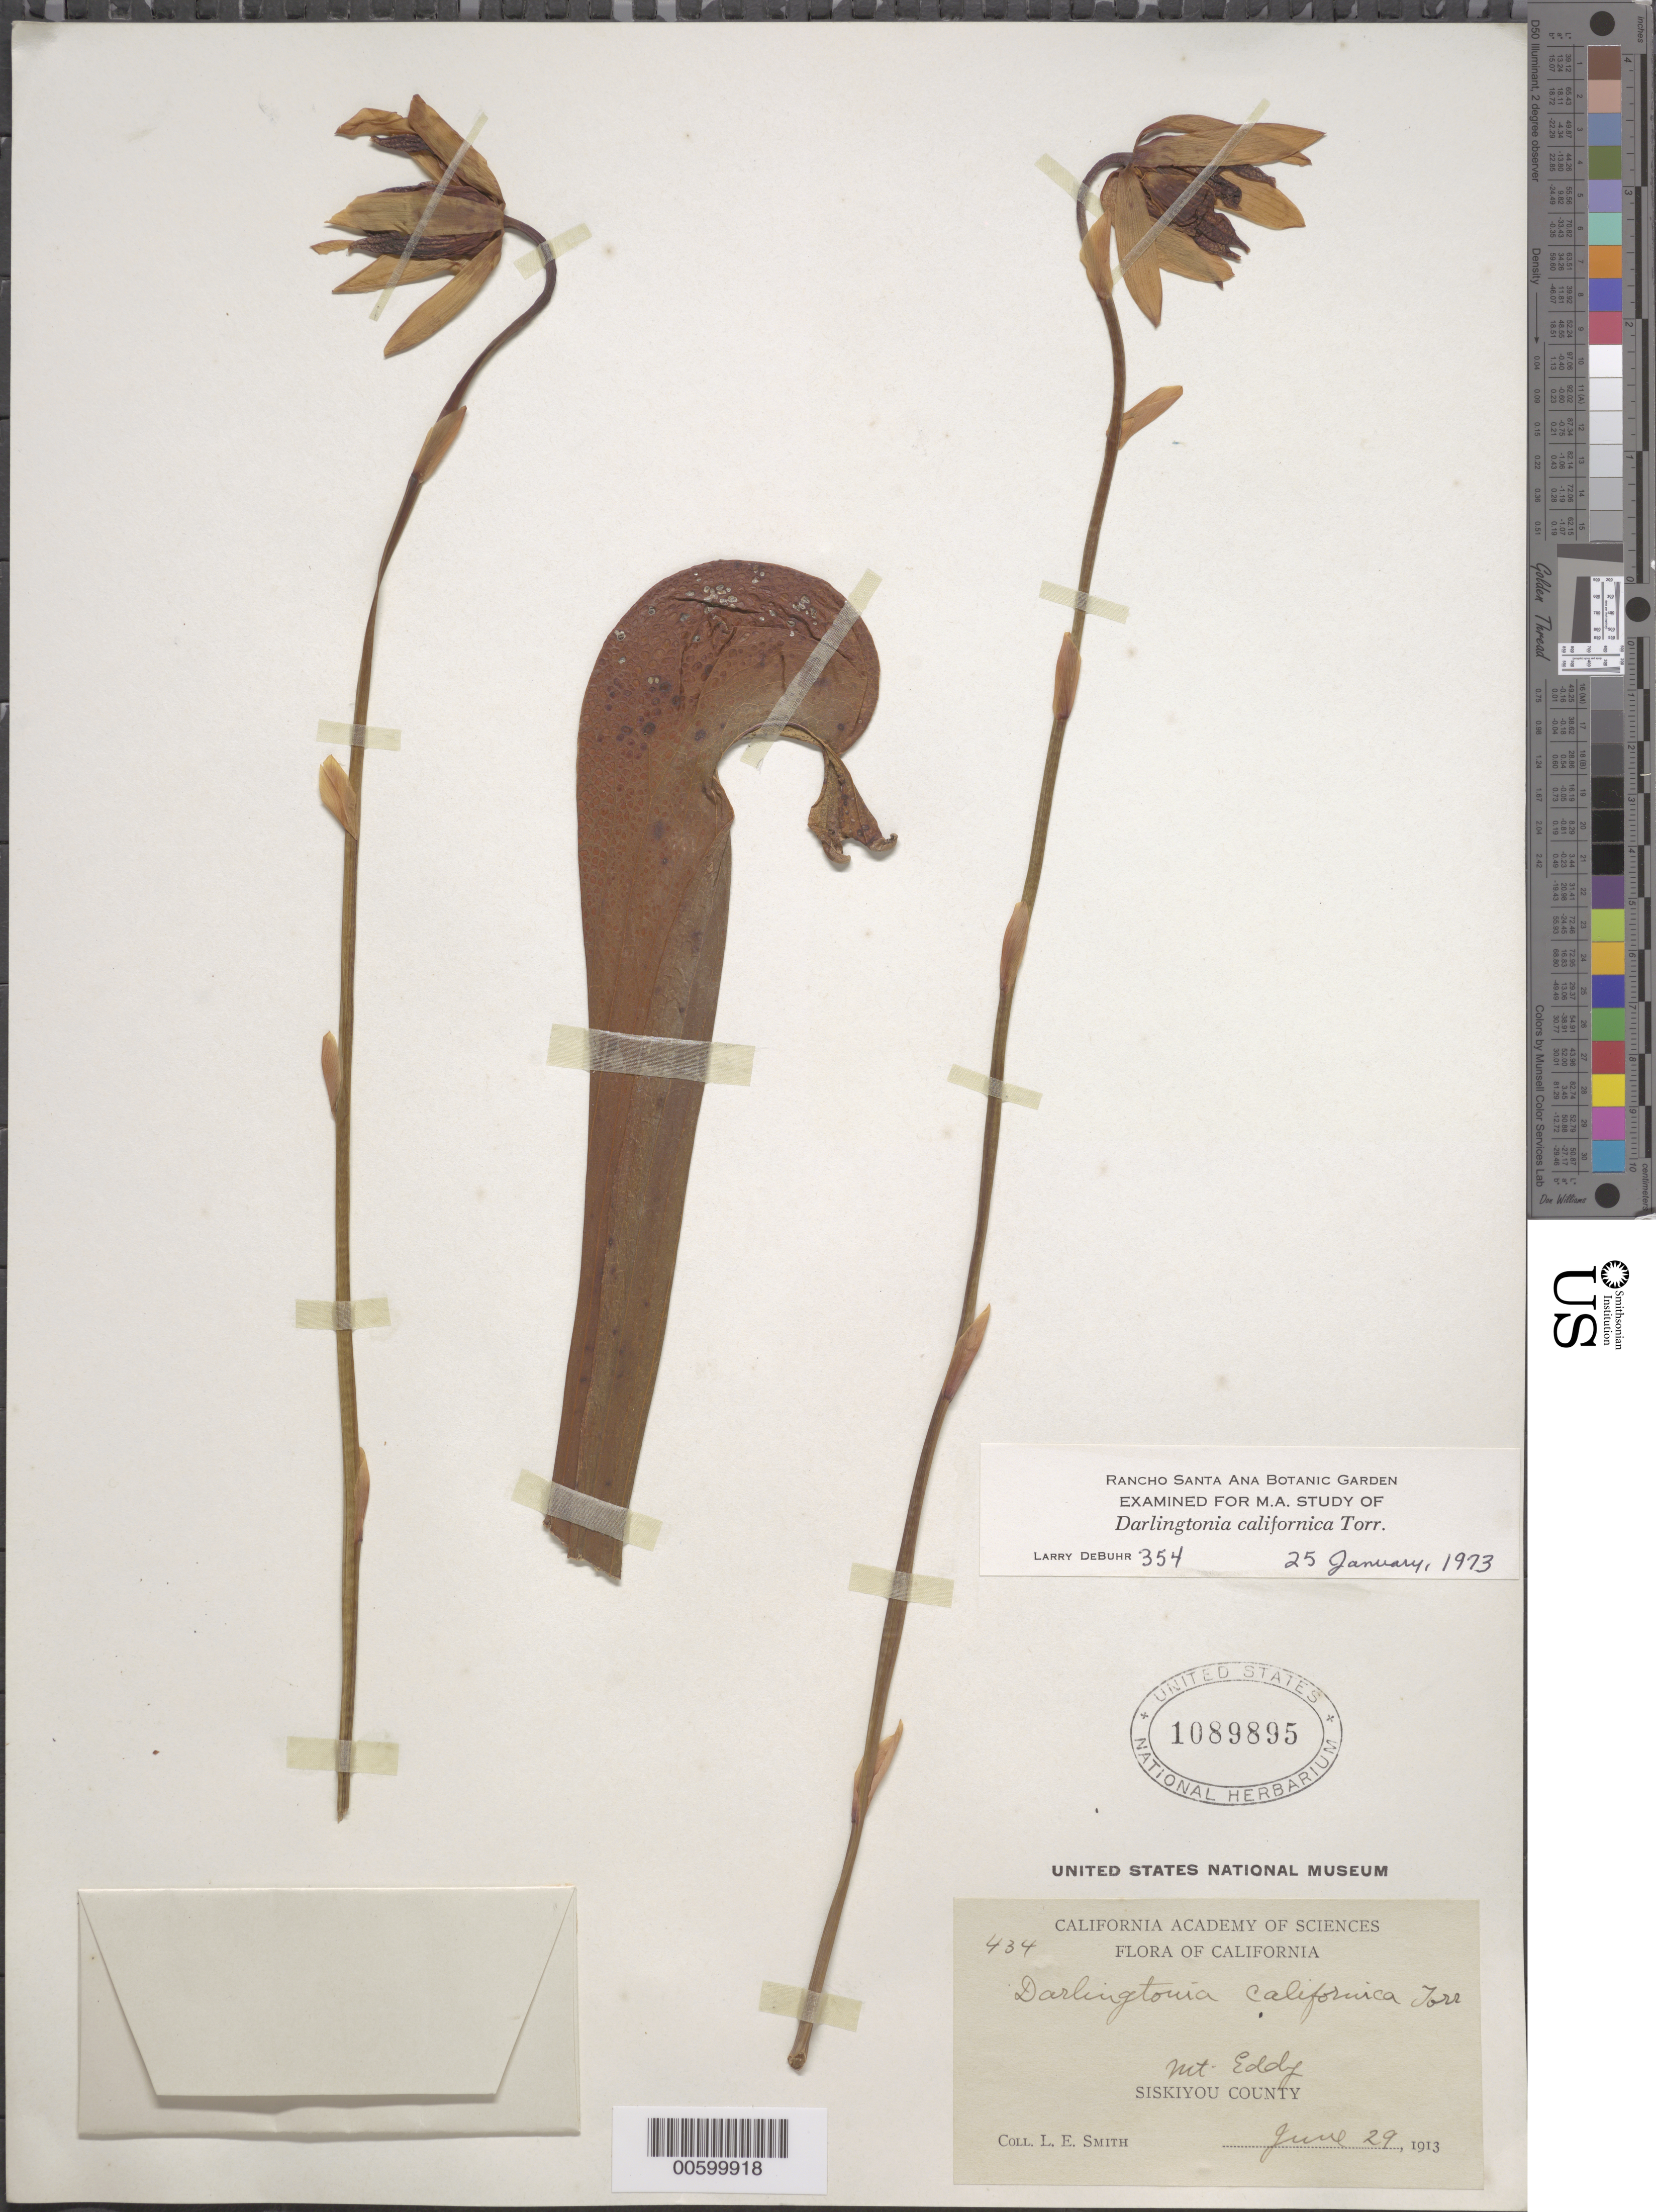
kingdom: Plantae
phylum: Tracheophyta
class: Magnoliopsida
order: Ericales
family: Sarraceniaceae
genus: Darlingtonia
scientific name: Darlingtonia californica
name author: Torr.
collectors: L. E. Smith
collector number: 434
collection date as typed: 29 Jun 1913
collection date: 1913-06-29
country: United States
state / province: California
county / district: Siskiyou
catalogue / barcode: US 1089895